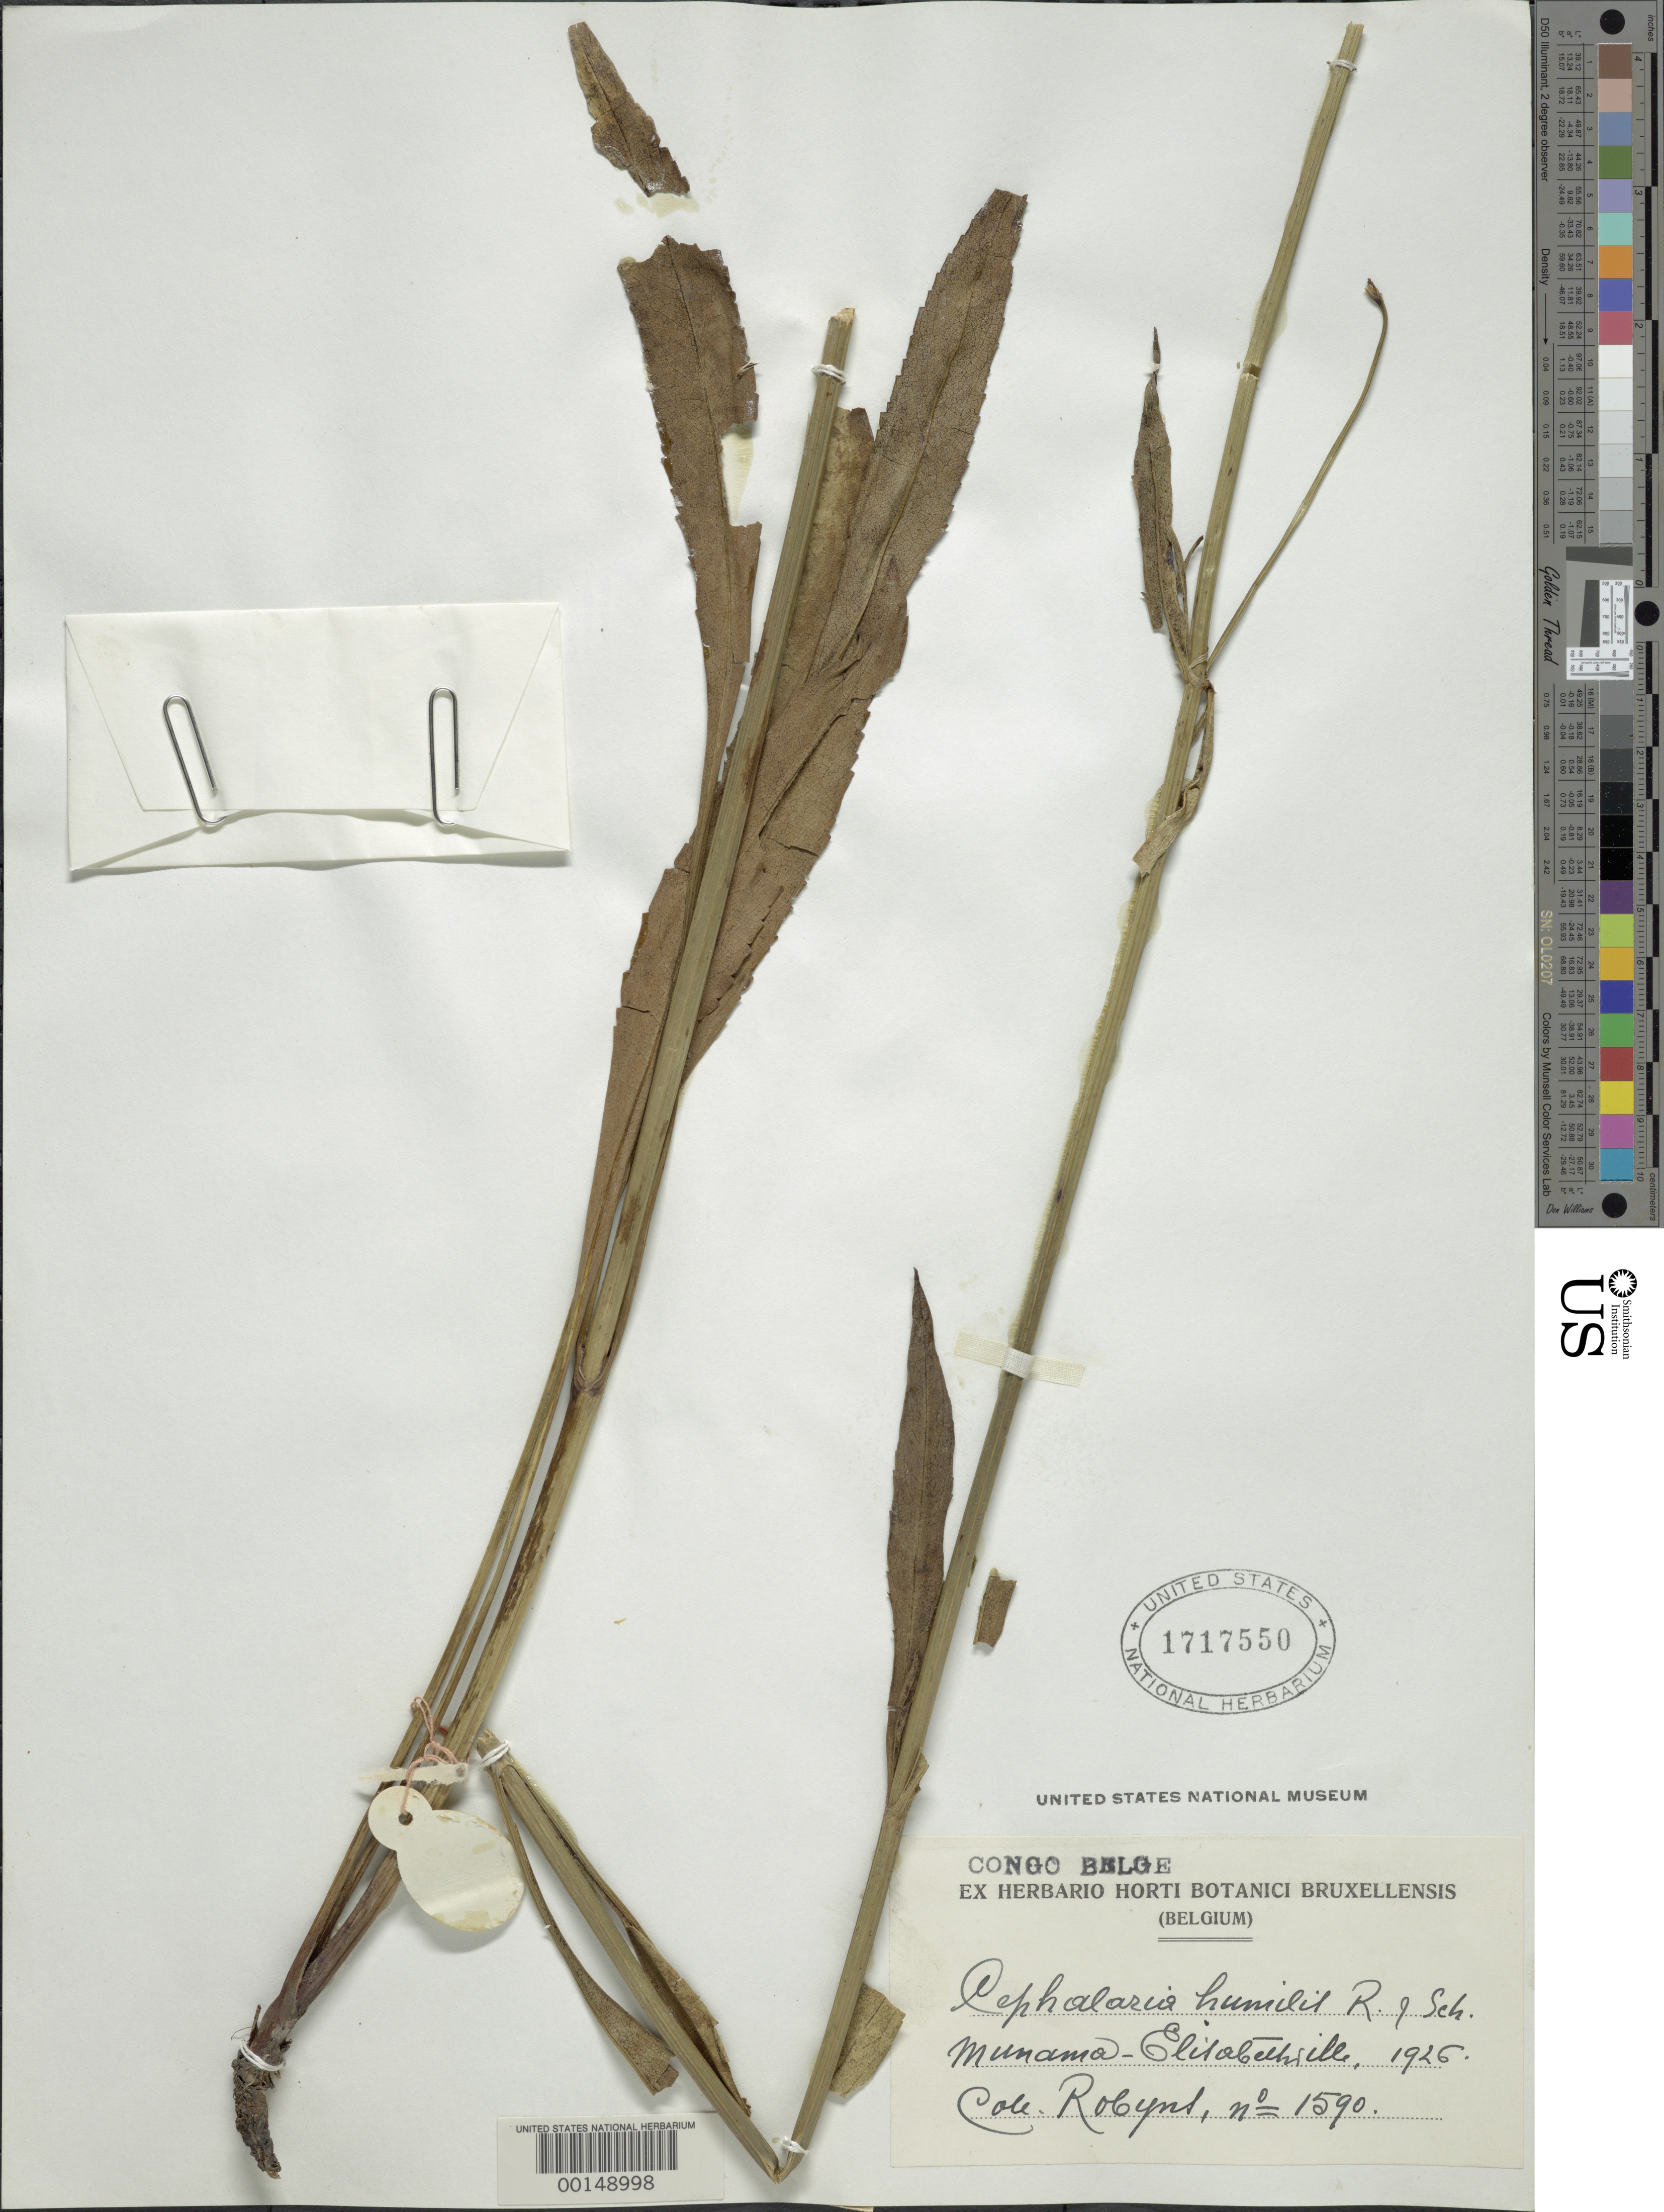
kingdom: Plantae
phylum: Tracheophyta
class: Magnoliopsida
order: Dipsacales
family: Caprifoliaceae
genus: Cephalaria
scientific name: Cephalaria humilis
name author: Roem. & Schult.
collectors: F. Robyns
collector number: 1590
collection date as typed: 1926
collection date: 1926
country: Congo, Democratic Republic of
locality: Muname, Elisabethville (Lubumbashi)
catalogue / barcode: US 1717550